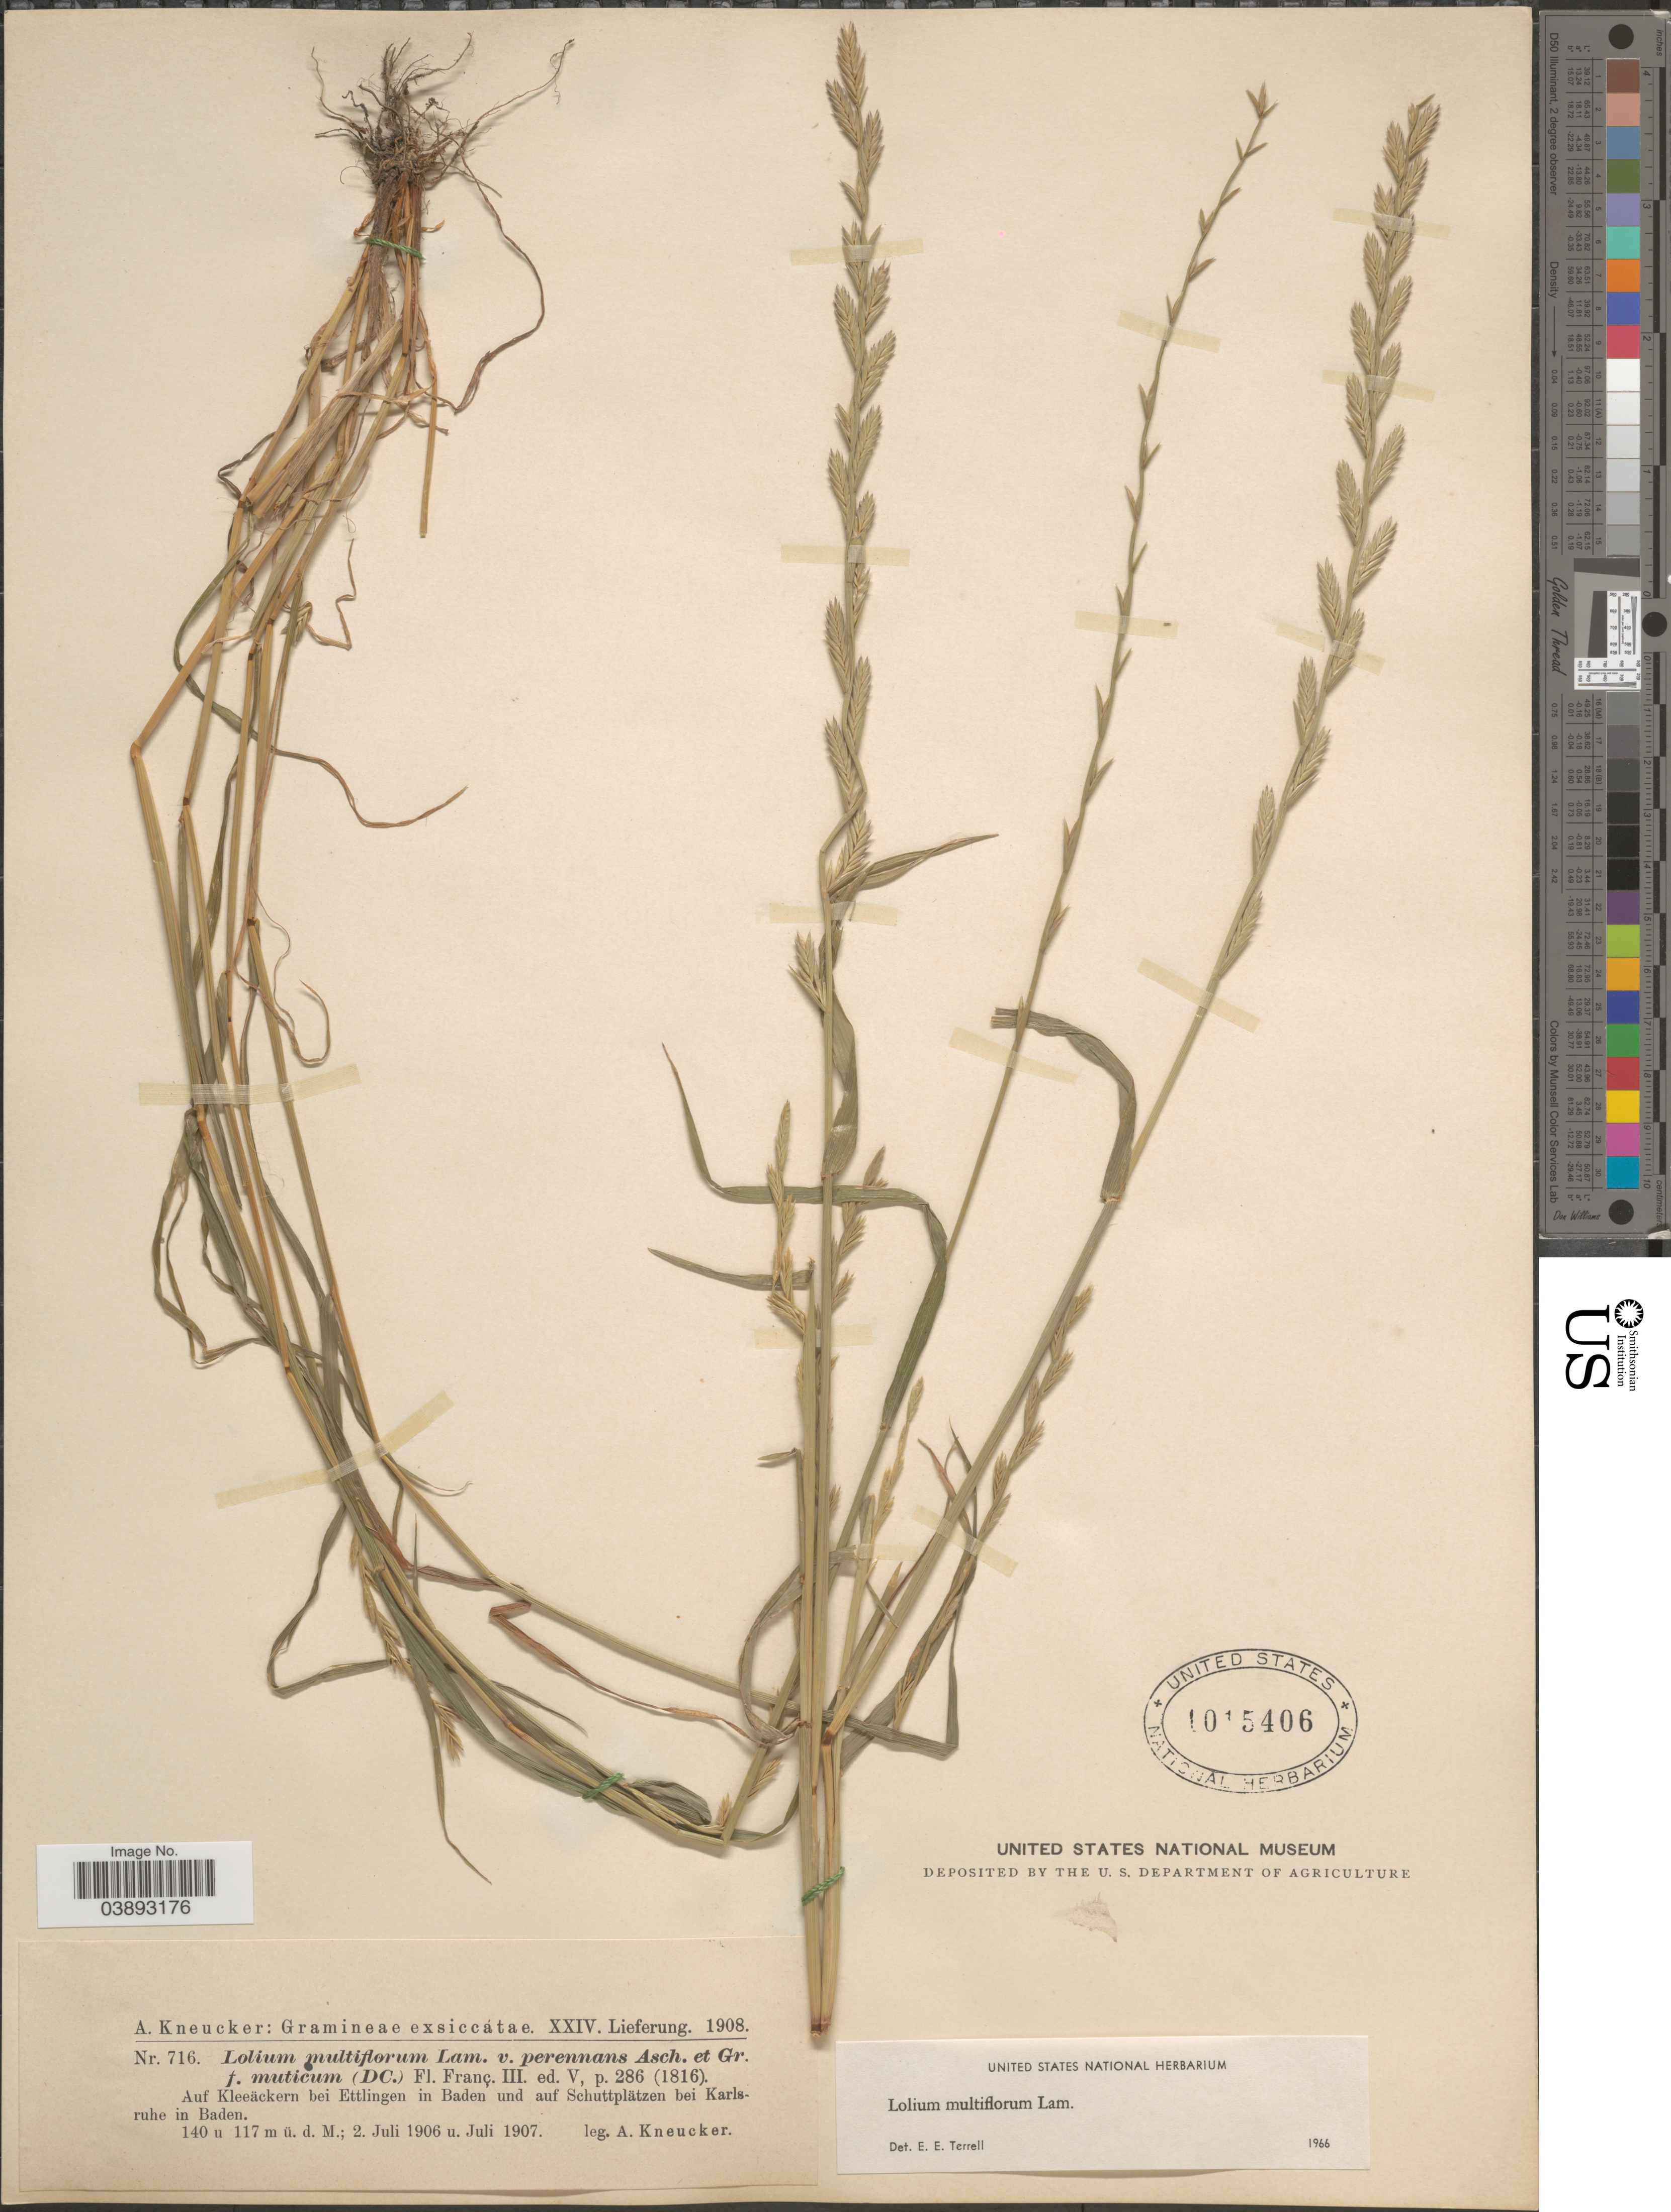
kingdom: Plantae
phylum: Tracheophyta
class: Liliopsida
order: Poales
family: Poaceae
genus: Lolium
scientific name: Lolium multiflorum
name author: Lam.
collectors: A. Kneucker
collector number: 716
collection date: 1906-07-02/1907-07-02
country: Germany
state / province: Baden-Württemberg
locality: Auf Kleeäckern bei Ettlingen in Baden und auf Schuttplätzen bei Karlsruhe in Baden.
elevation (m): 117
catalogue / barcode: US 1015406